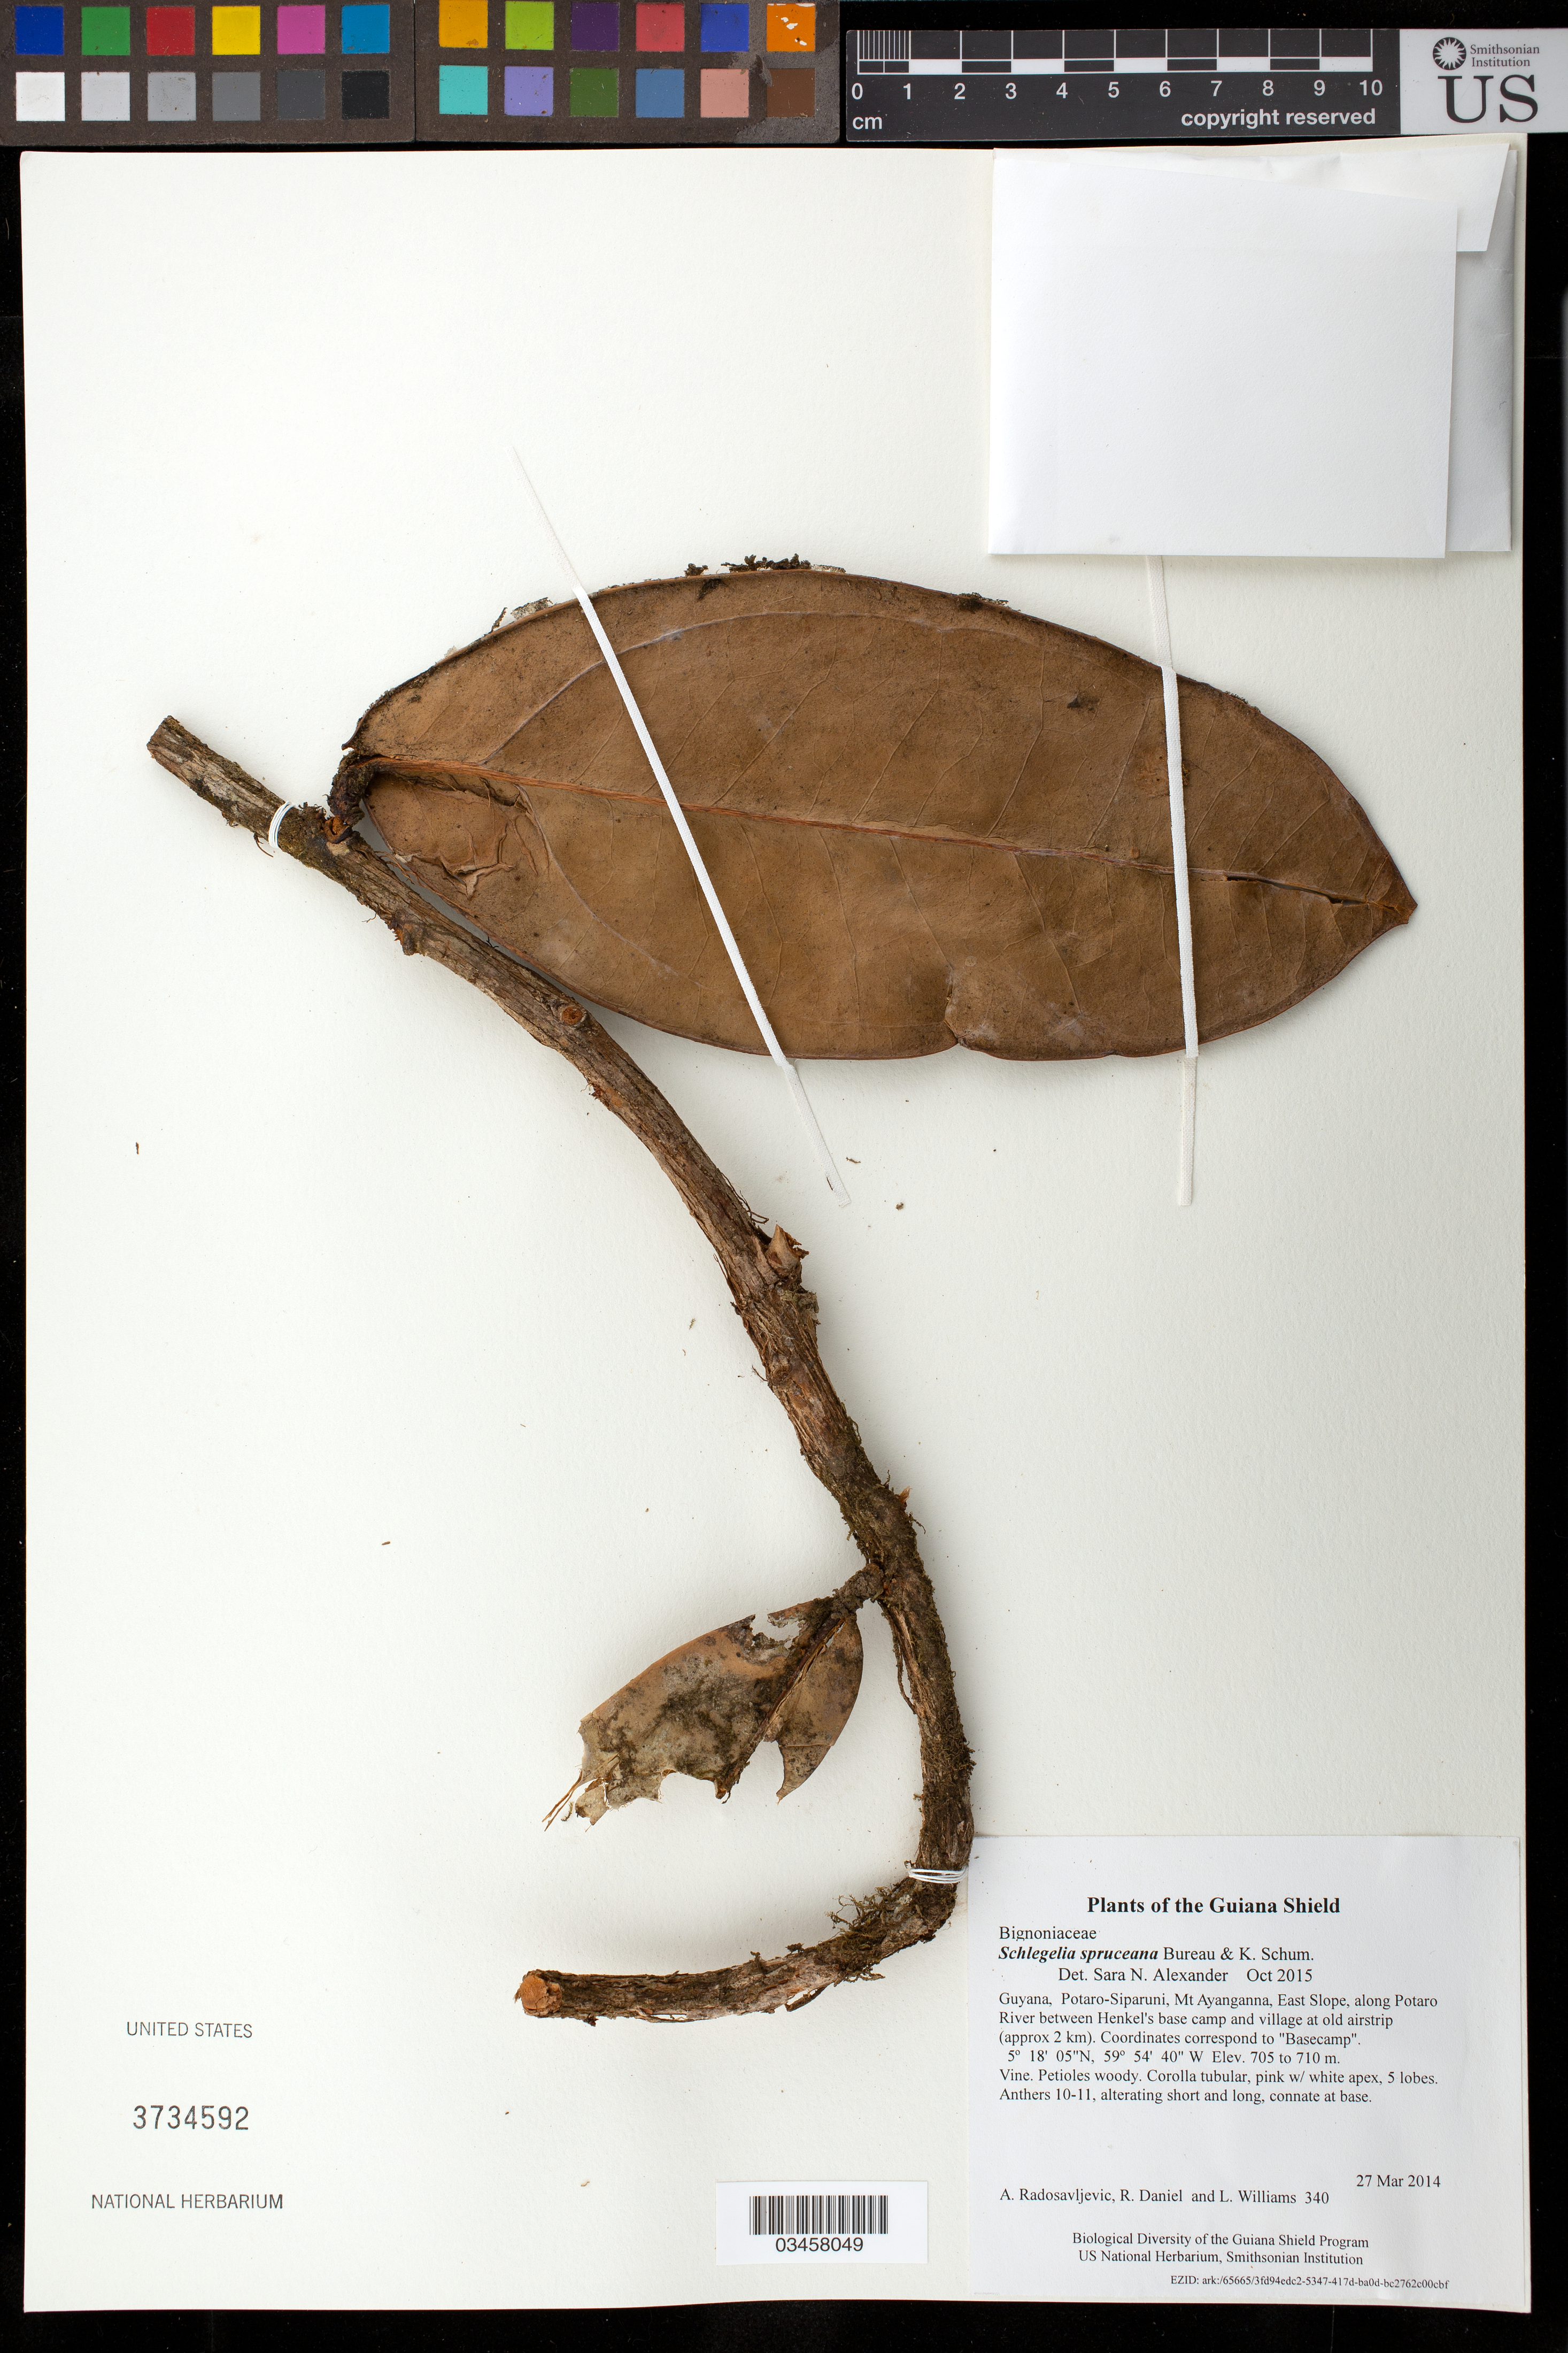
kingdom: Plantae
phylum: Tracheophyta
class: Magnoliopsida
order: Lamiales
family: Schlegeliaceae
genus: Schlegelia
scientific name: Schlegelia spruceana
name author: Bureau & K. Schum.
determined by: Alexander, S. N.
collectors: A. Radosavljevic, R. Daniel & L. Williams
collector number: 340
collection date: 2014-03-27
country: Guyana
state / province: Potaro-Siparuni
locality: Mt Ayanganna, East Slope, along Potaro River between Henkel's base camp and village at old airstrip (approx 2 km). Coordinates correspond to "Basecamp".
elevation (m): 705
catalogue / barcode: US 3734592